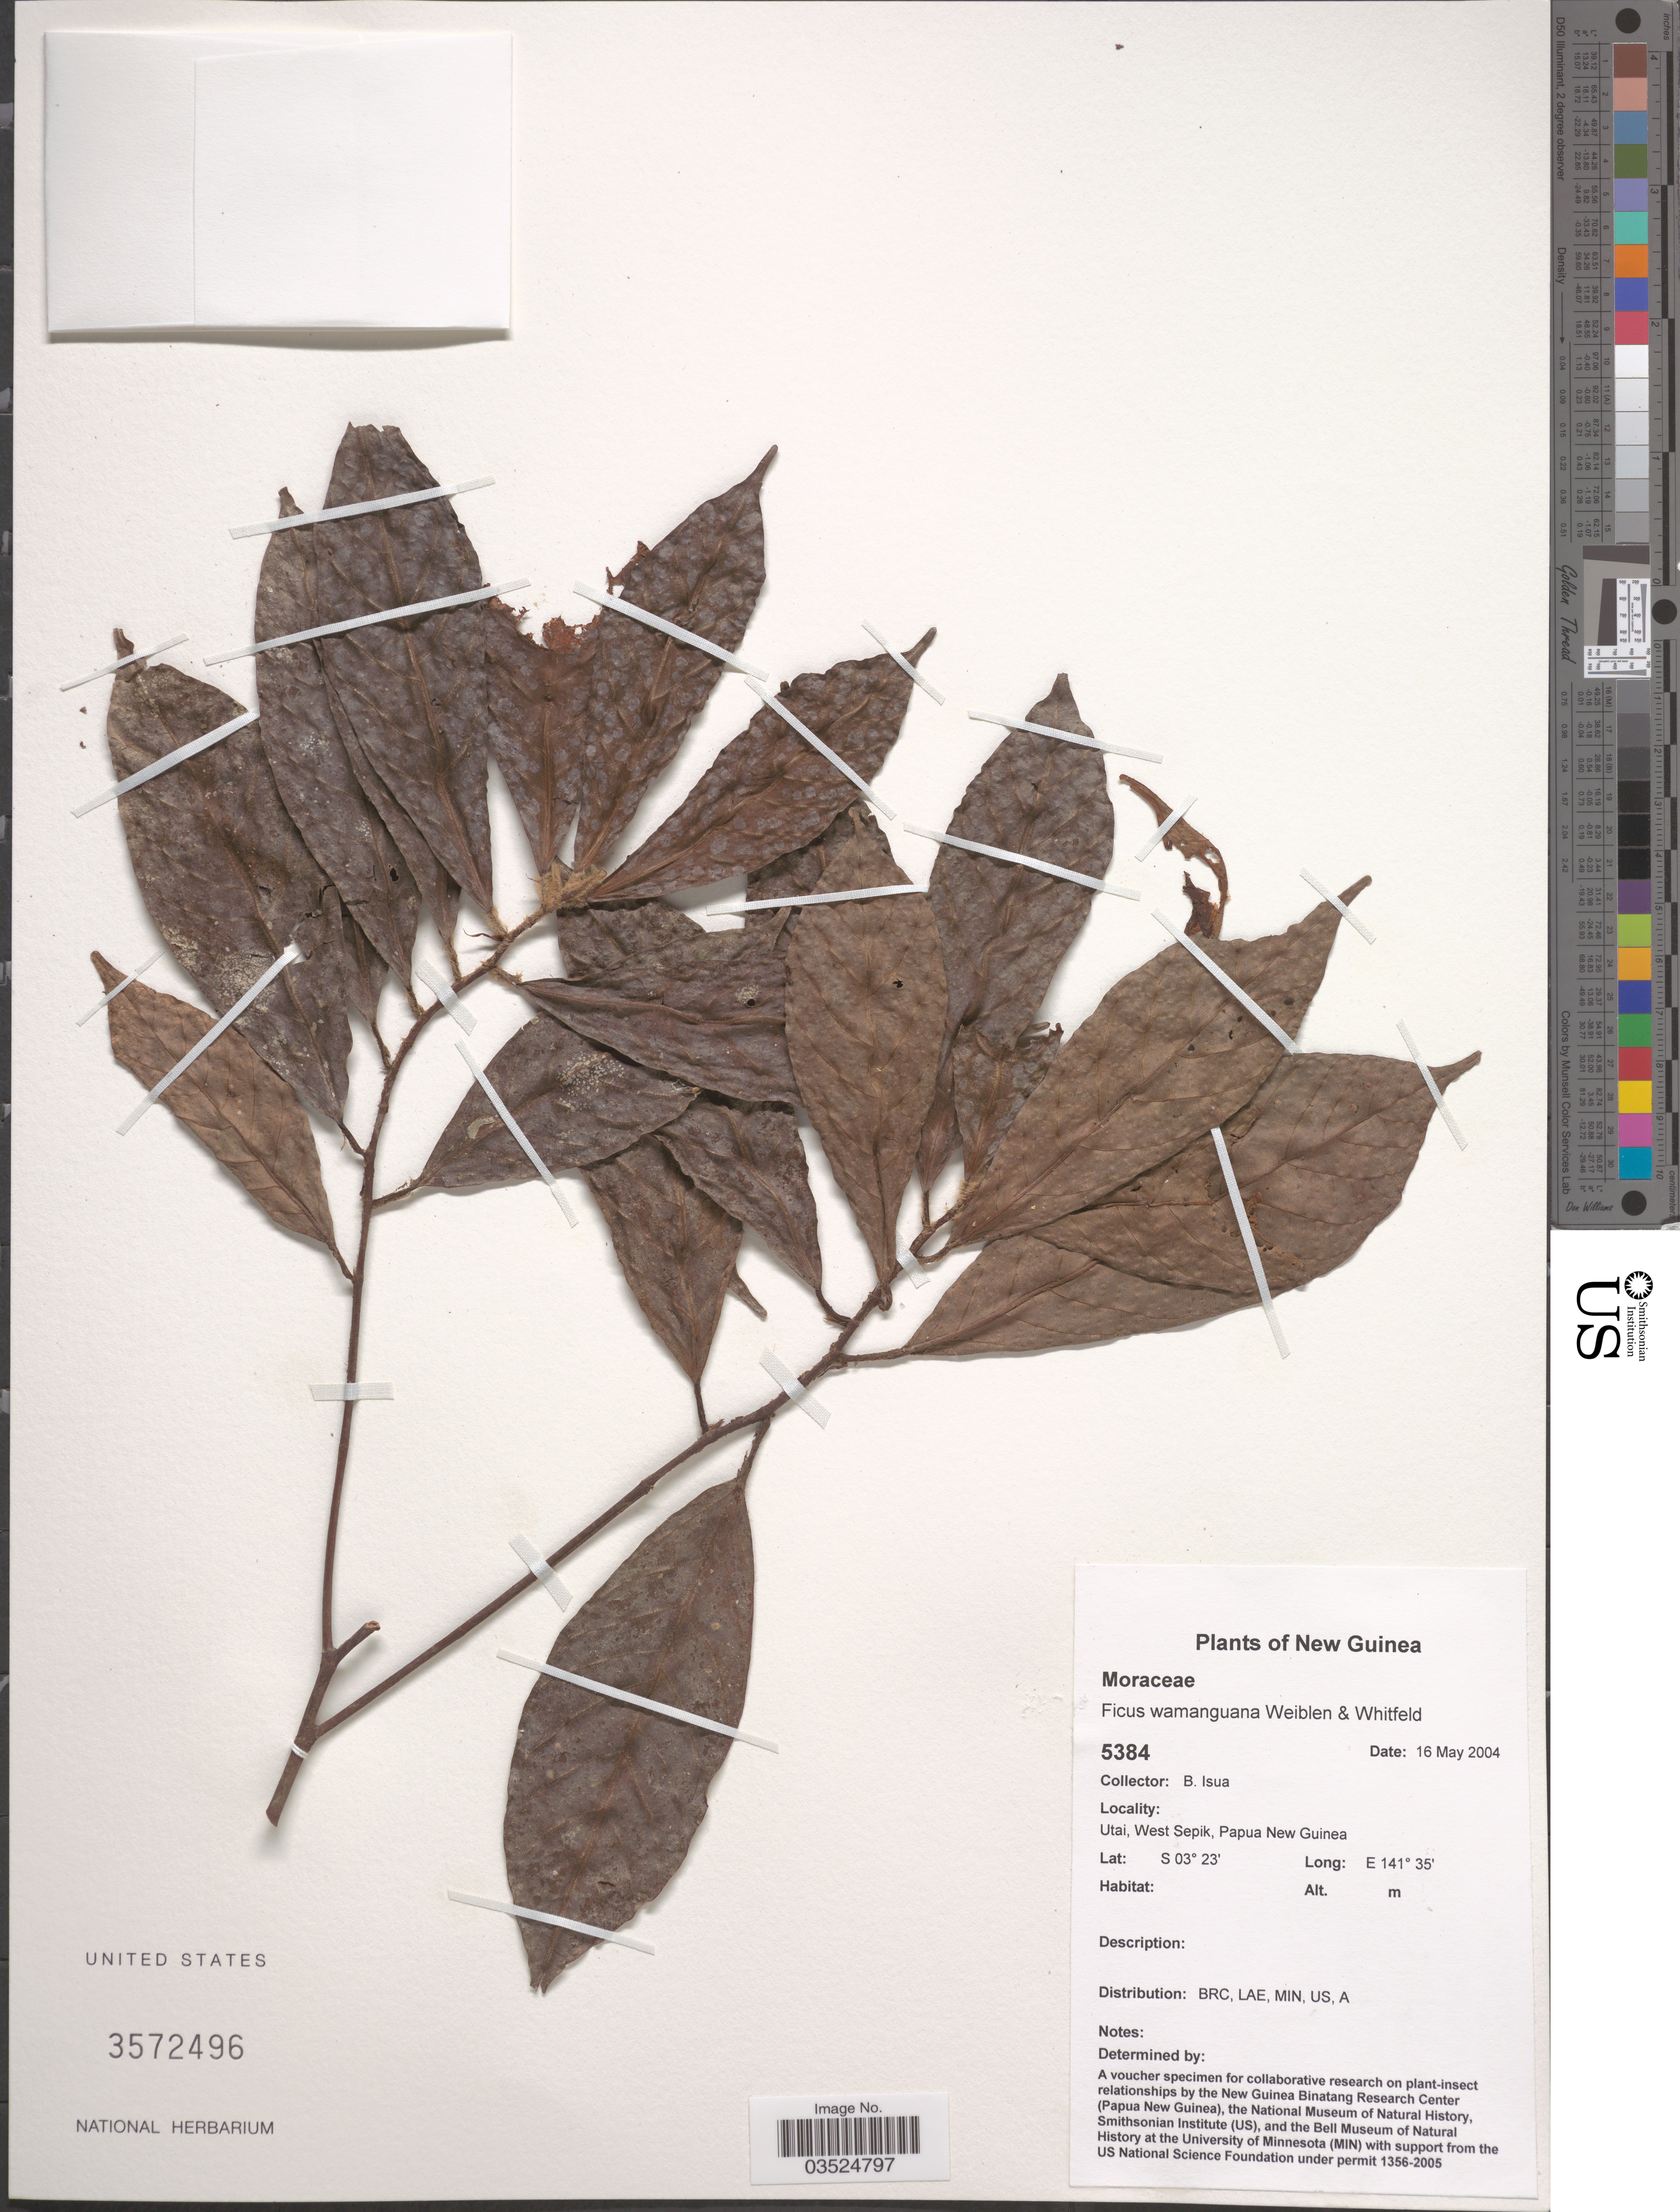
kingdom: Plantae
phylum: Tracheophyta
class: Magnoliopsida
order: Rosales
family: Moraceae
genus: Ficus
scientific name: Ficus wamanguana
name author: Weiblen & Whitfeld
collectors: B. Isua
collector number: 5384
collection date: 2004-05-16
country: Papua New Guinea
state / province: Sandaun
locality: New Guinea. Utai, West Sepik.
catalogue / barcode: US 3572496